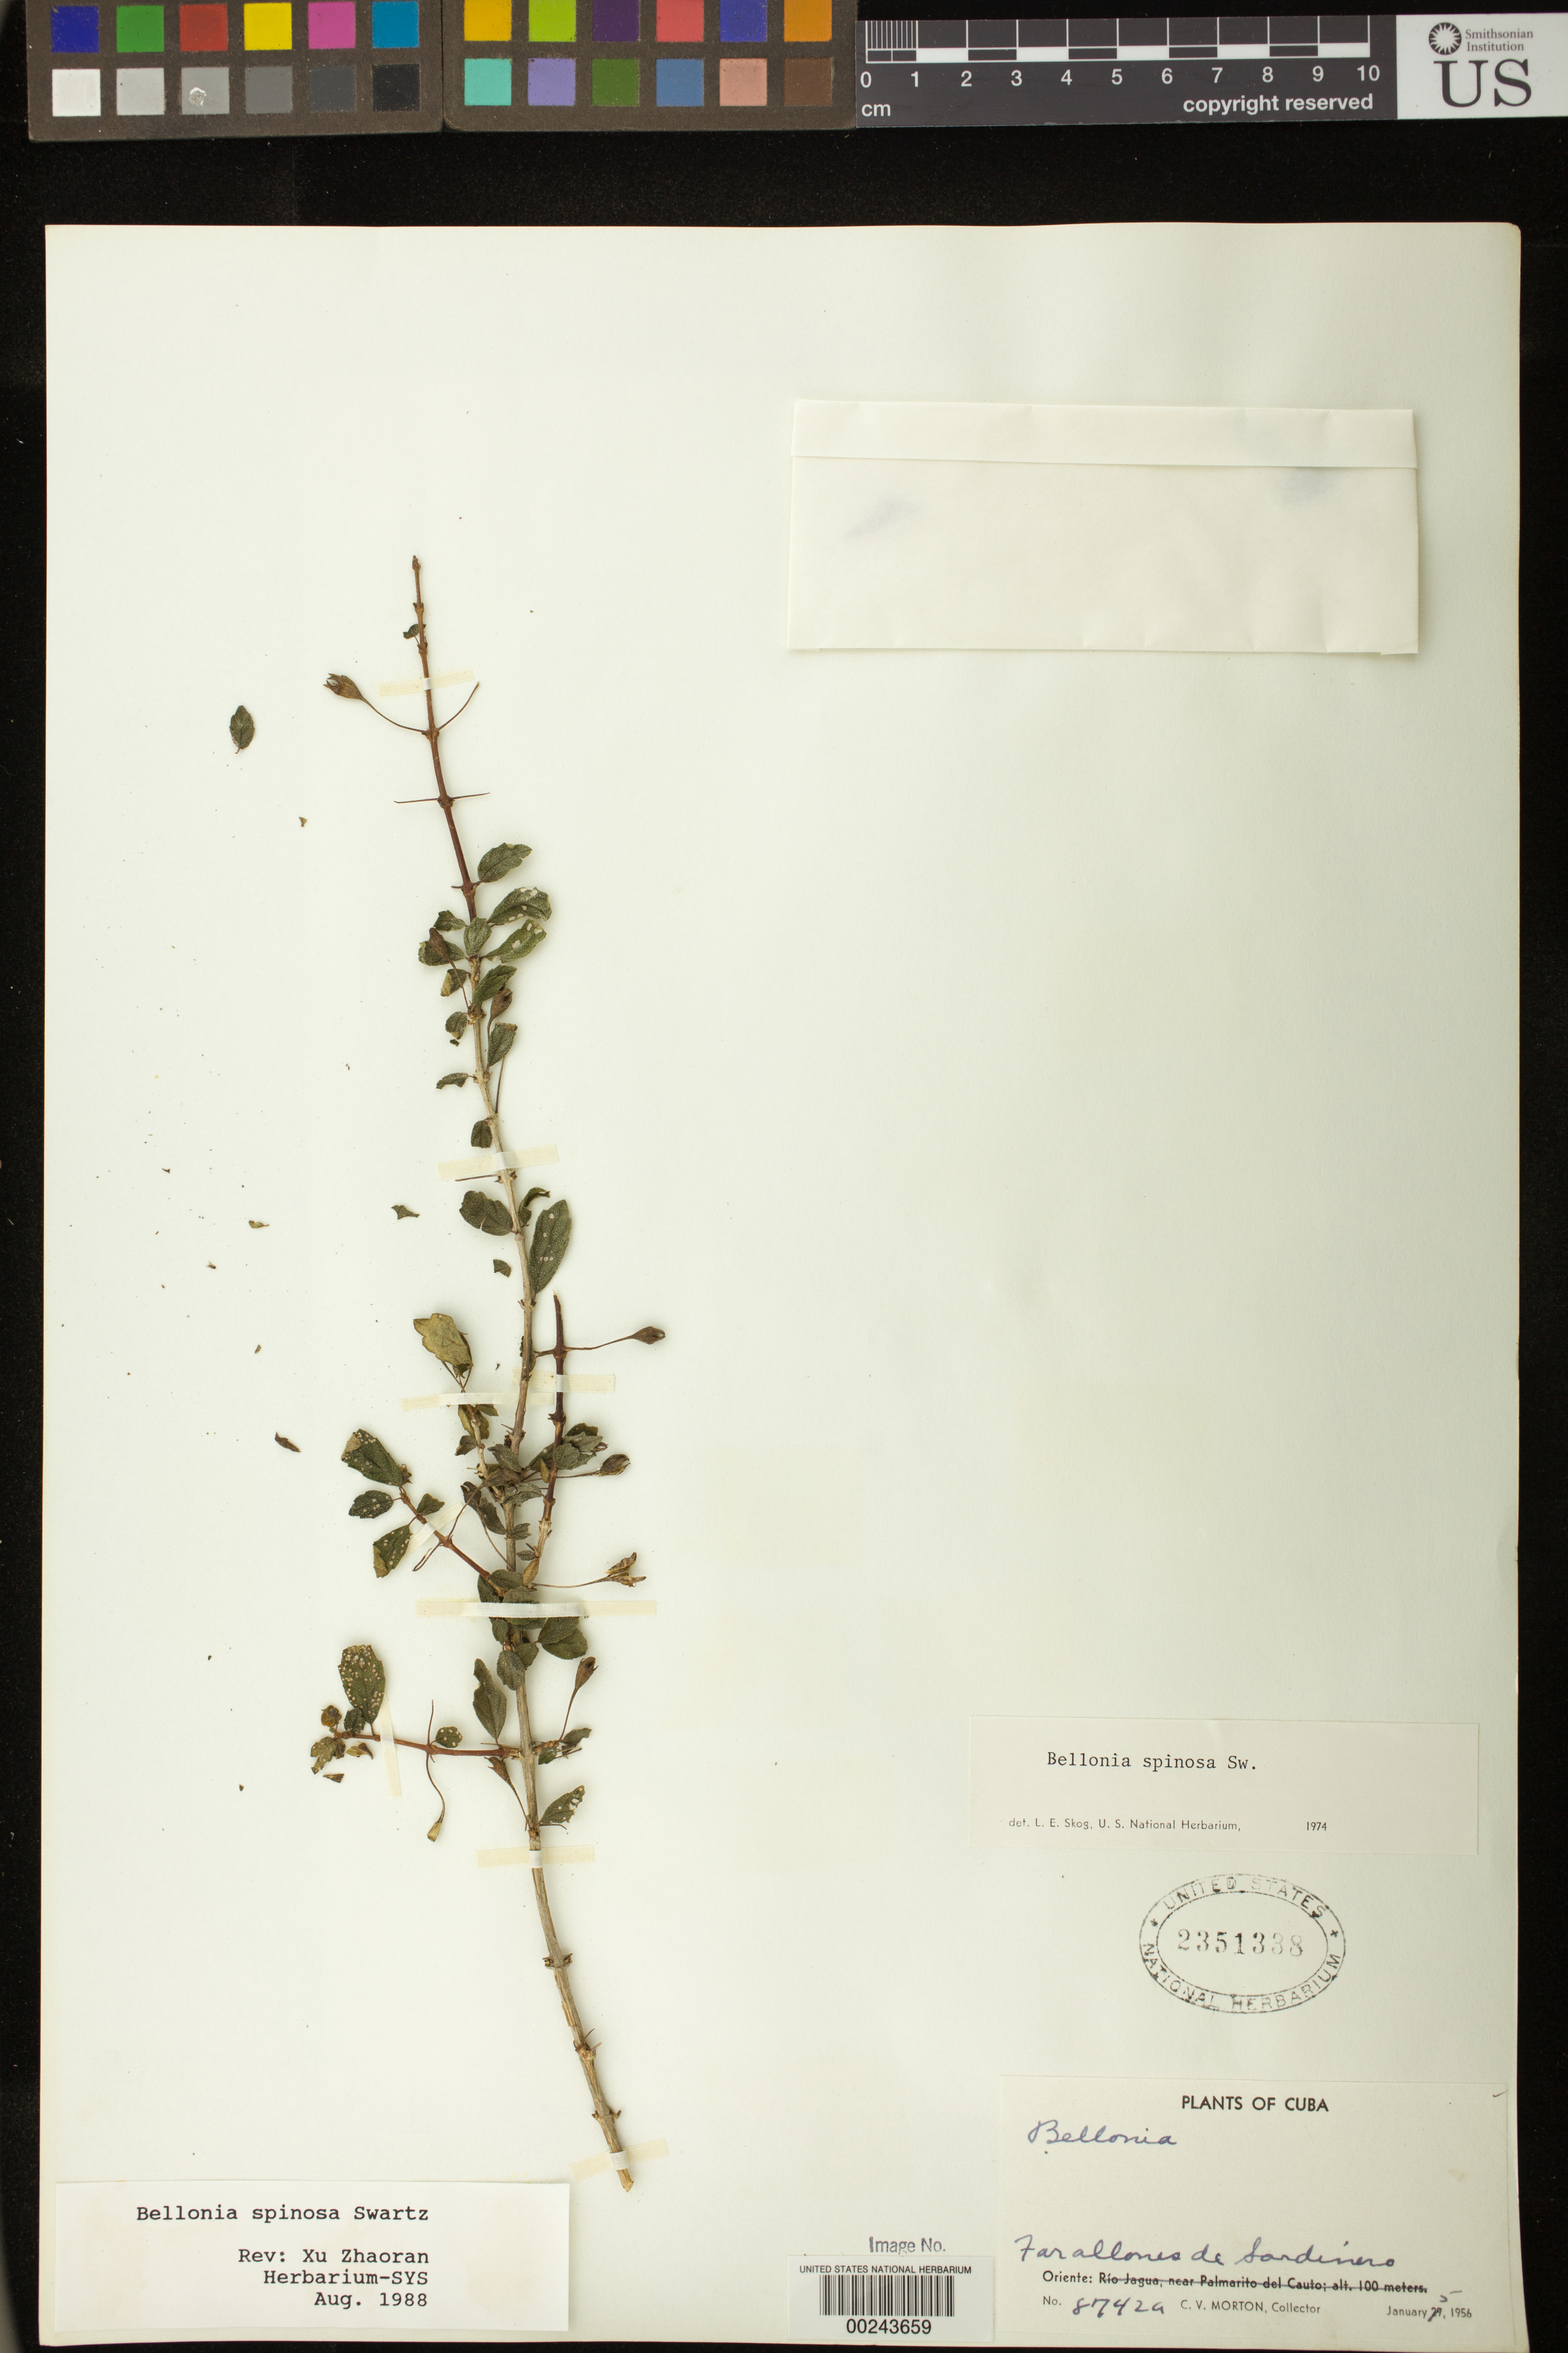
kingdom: Plantae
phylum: Tracheophyta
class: Magnoliopsida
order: Lamiales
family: Gesneriaceae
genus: Bellonia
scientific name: Bellonia spinosa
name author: Sw.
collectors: C. V. Morton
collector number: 8742 A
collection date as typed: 05 Jan 1956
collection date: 1956-01-05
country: Cuba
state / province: Oriente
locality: Farallones de Sardinero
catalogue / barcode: US 2351338